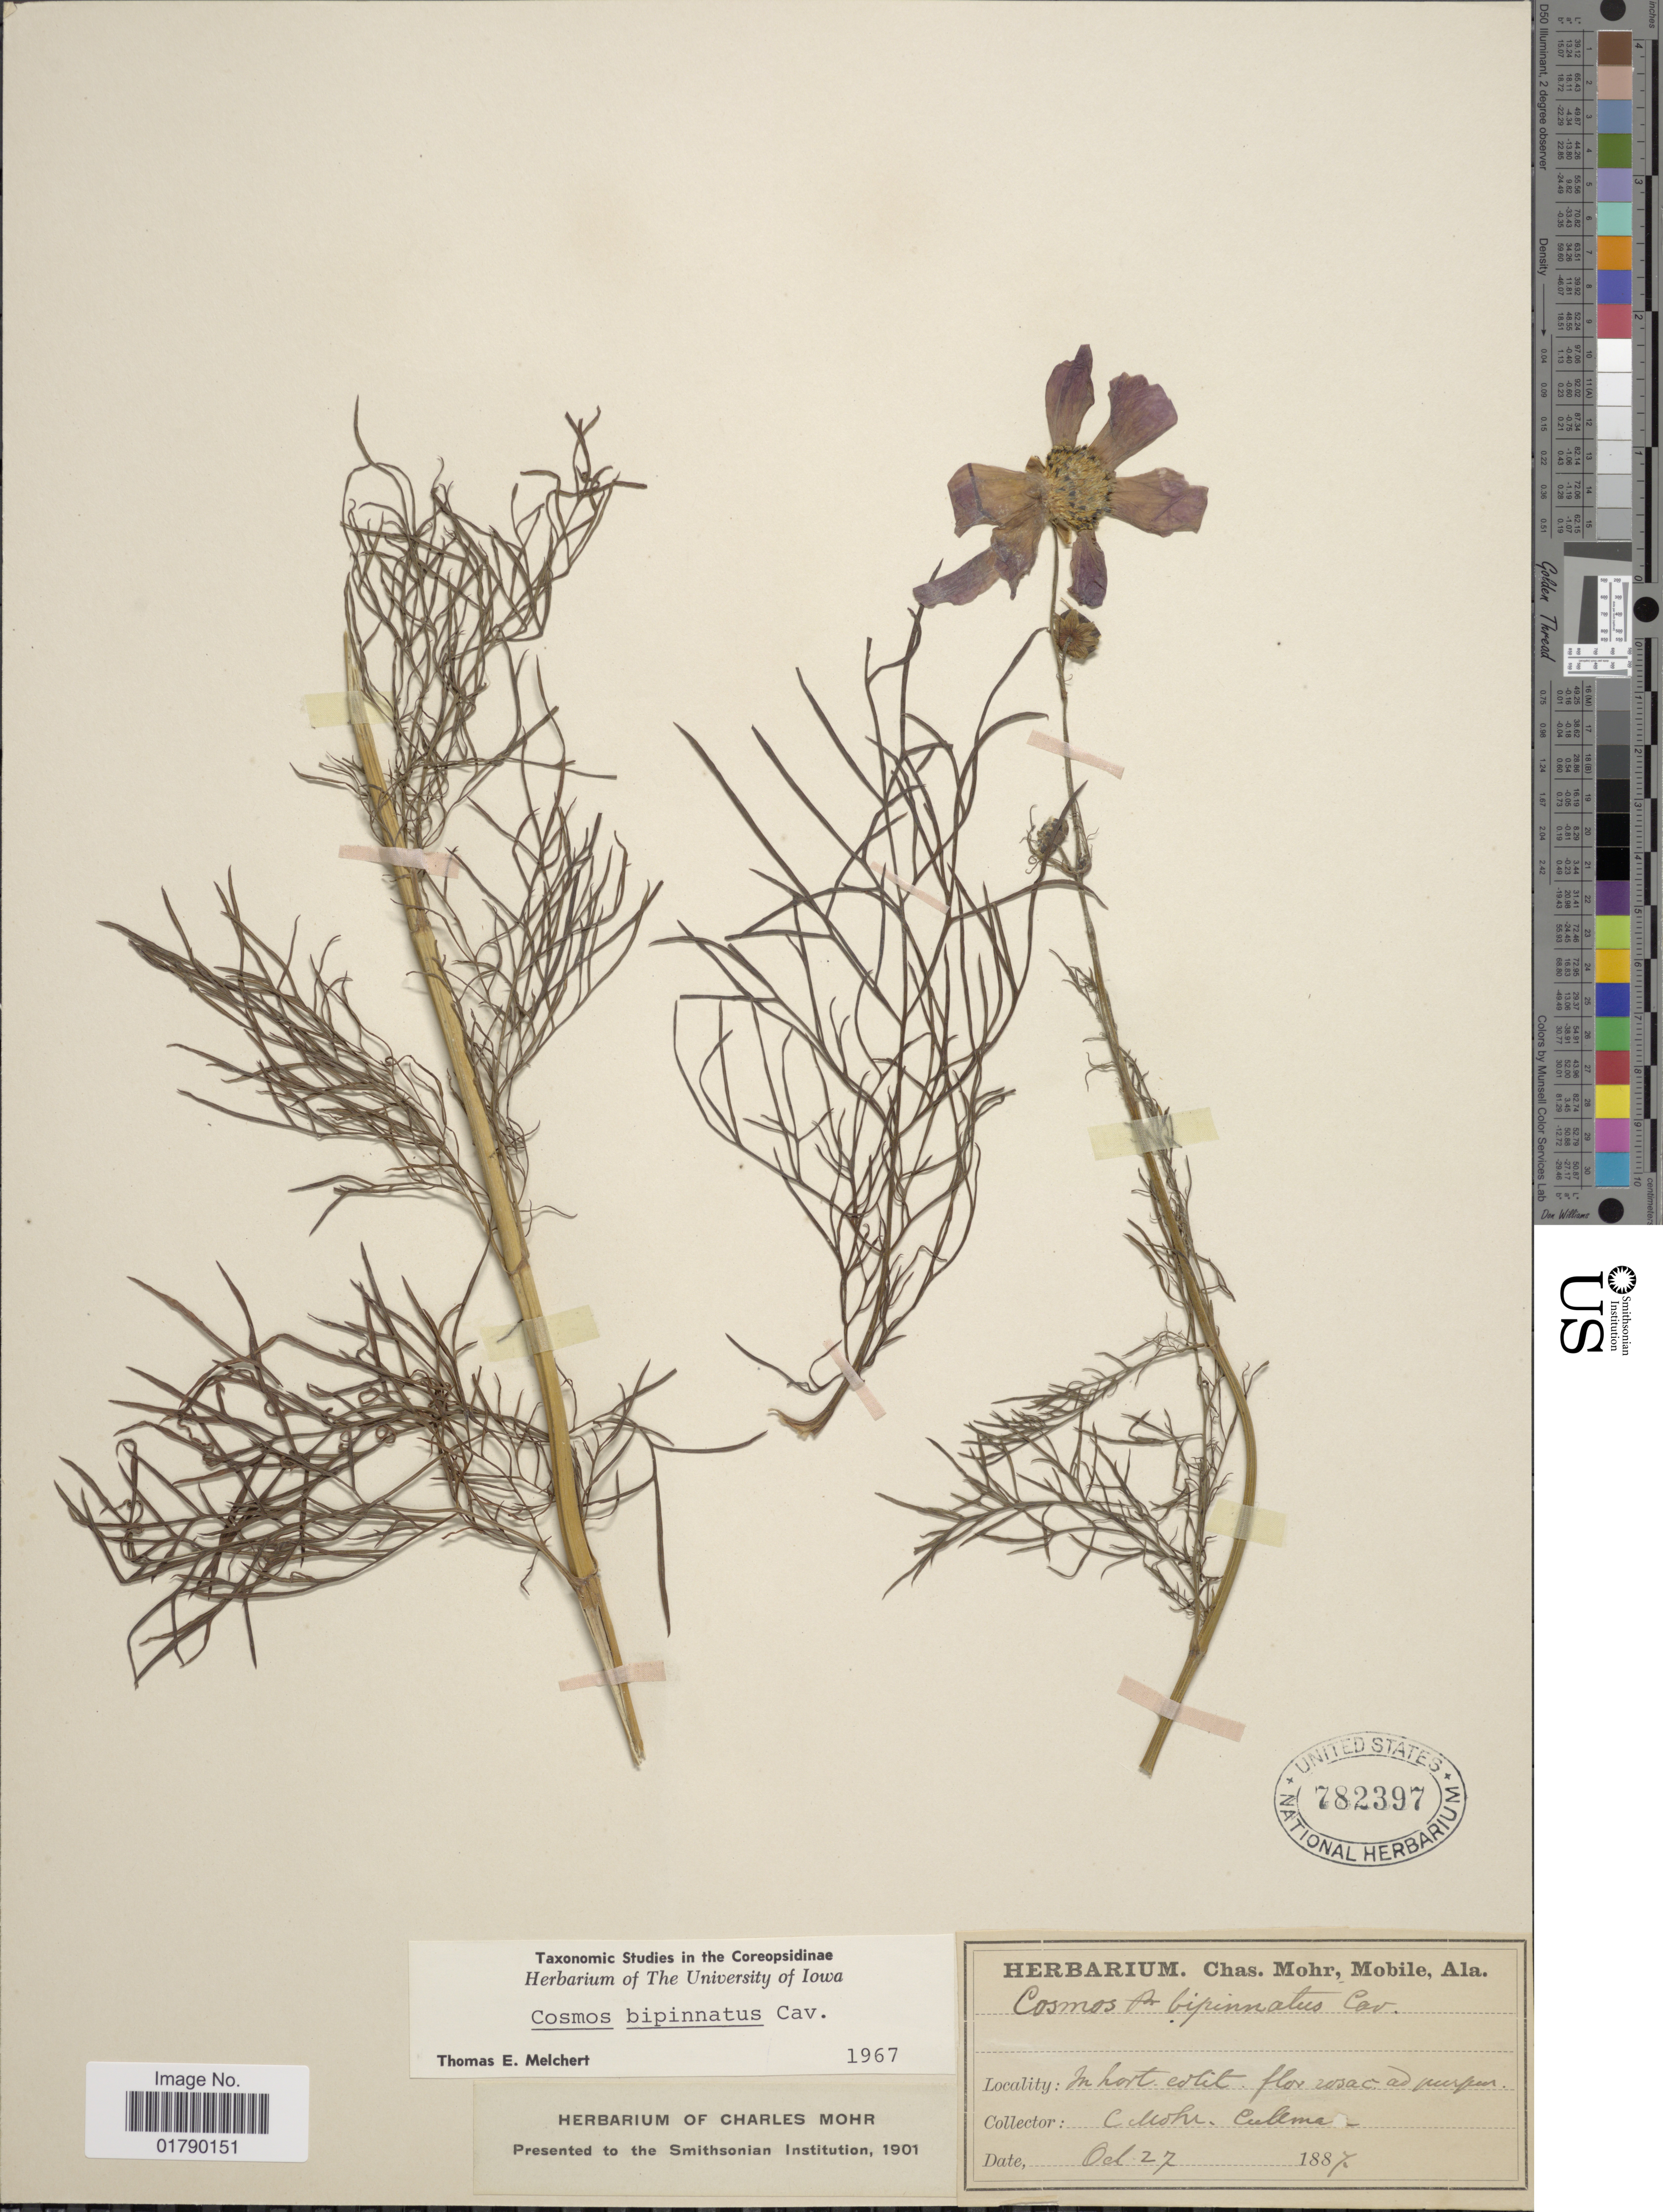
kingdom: Plantae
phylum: Tracheophyta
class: Magnoliopsida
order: Asterales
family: Asteraceae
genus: Cosmos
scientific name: Cosmos bipinnatus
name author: Cav.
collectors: Mohr, C. T. (herbarium)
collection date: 1887-10-27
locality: In hort Mit [interpreted]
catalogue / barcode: US 782397